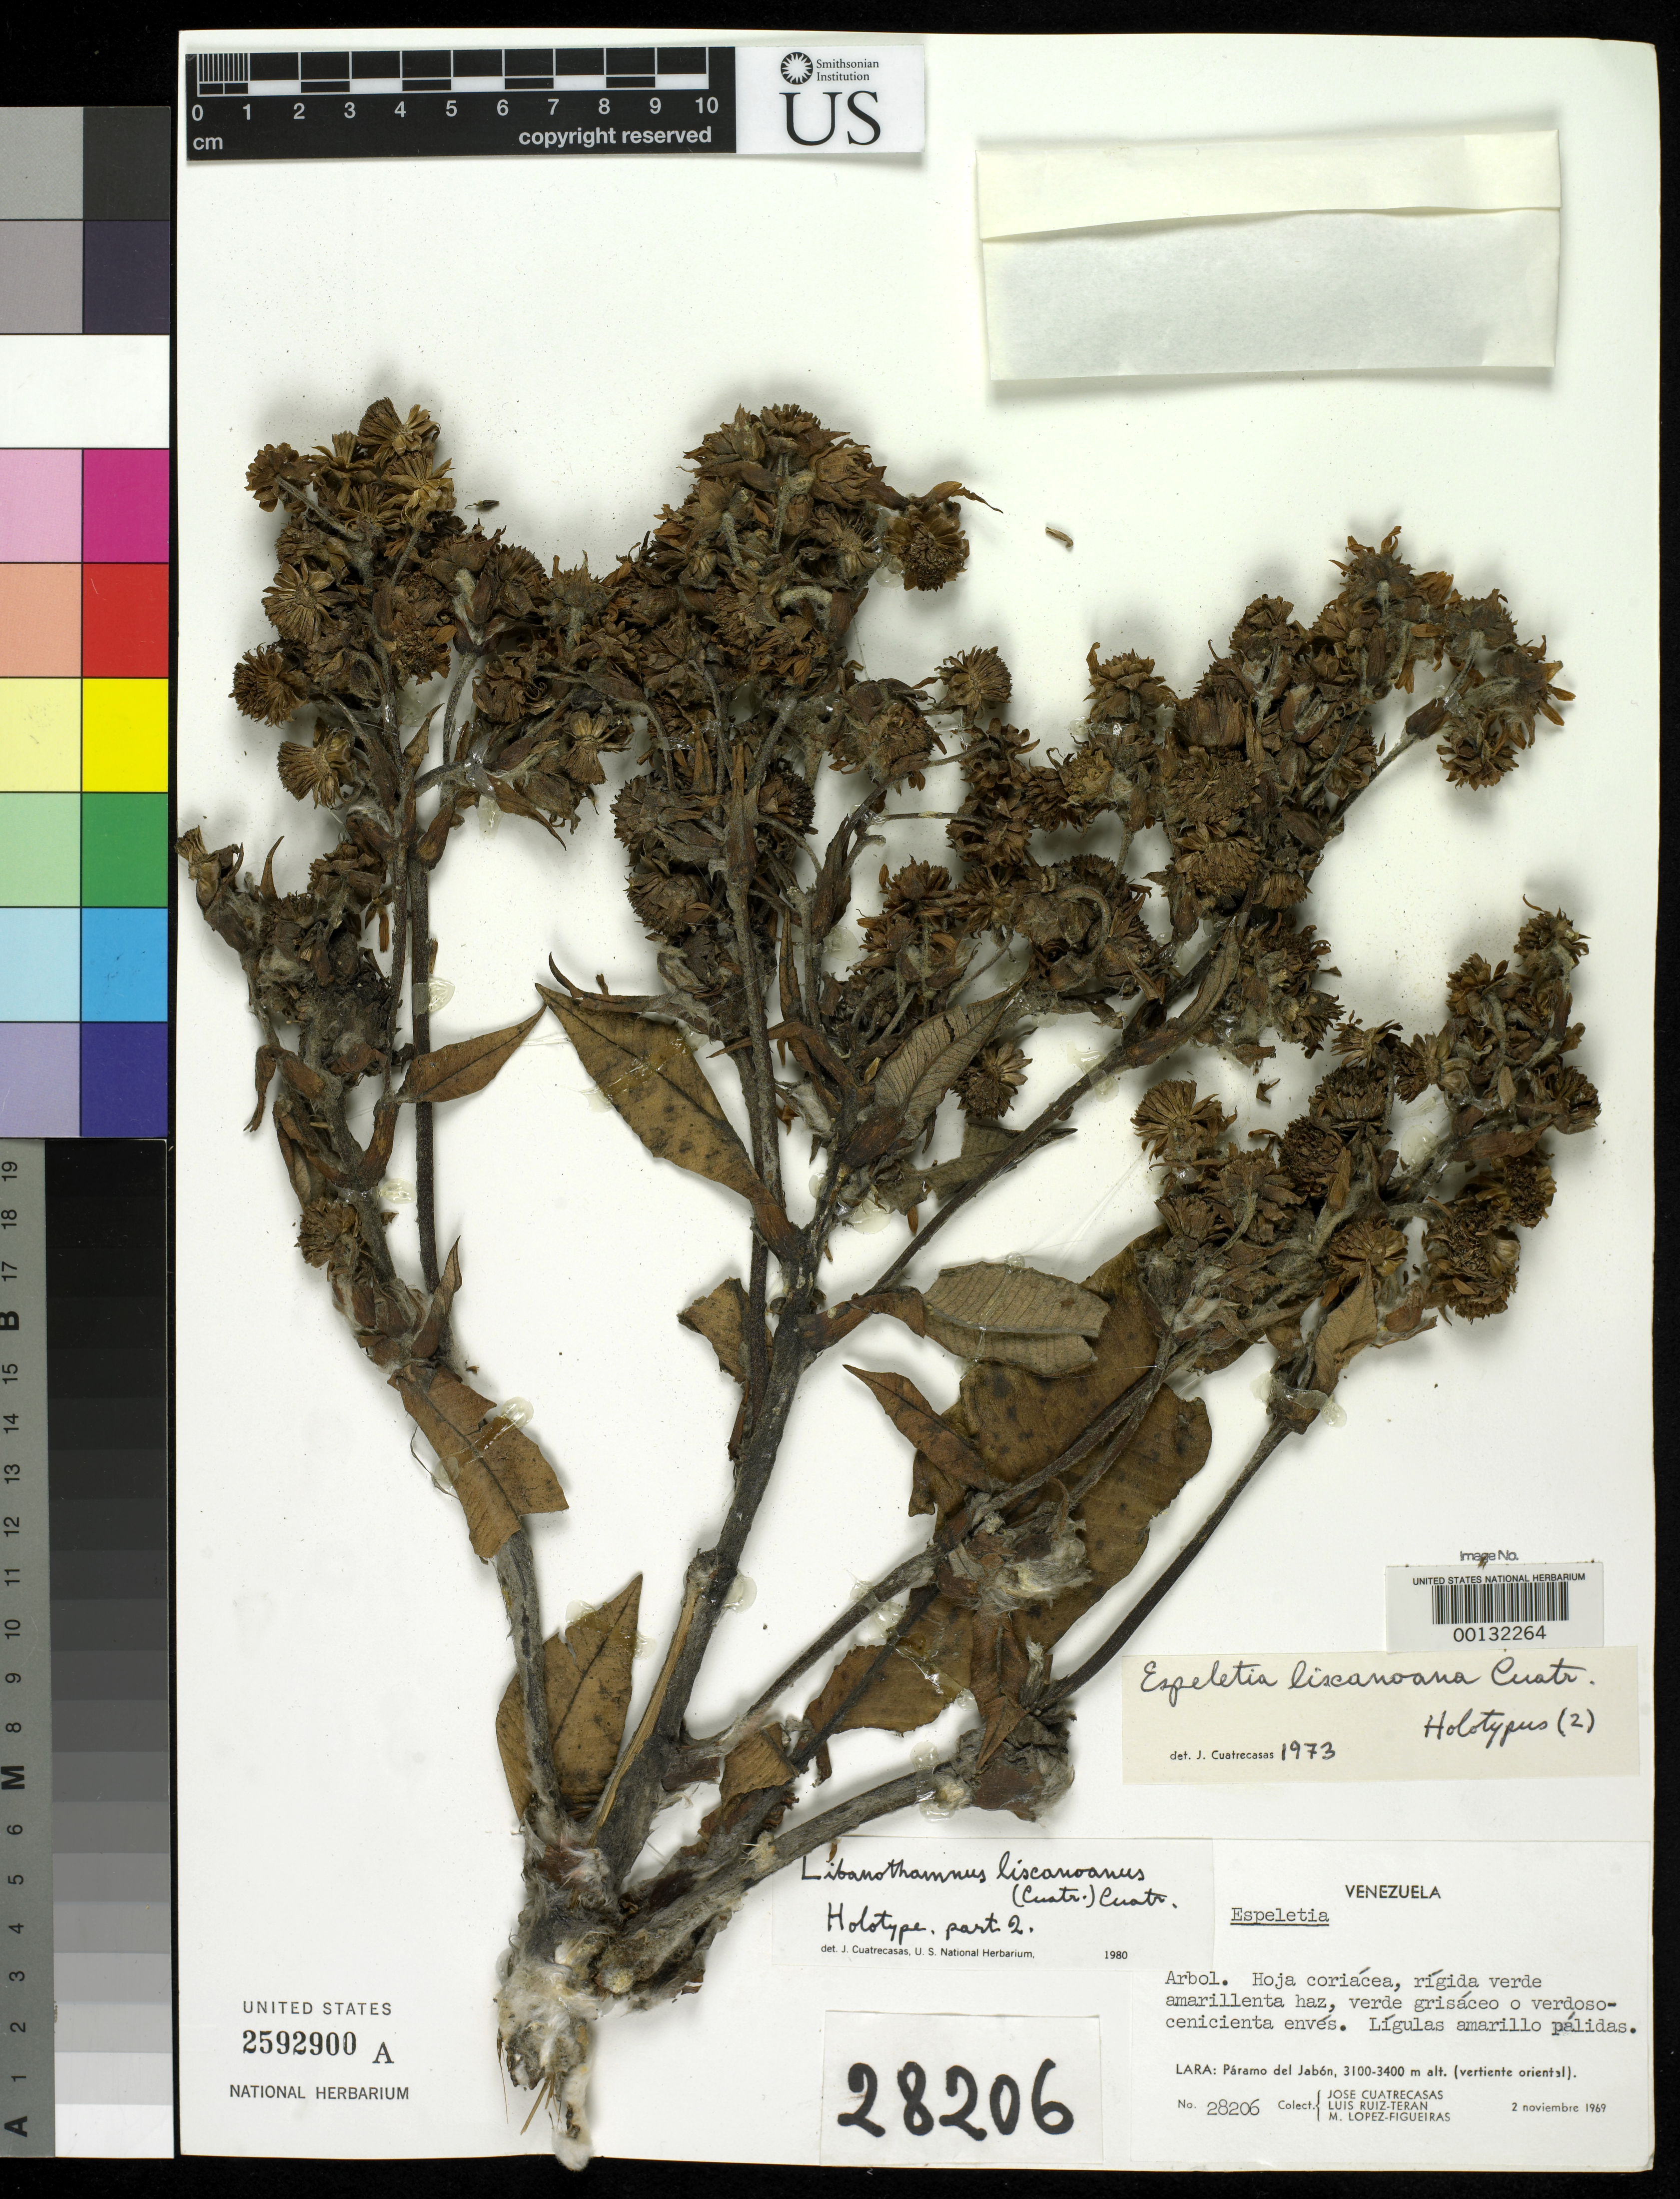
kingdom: Plantae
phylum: Tracheophyta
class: Magnoliopsida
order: Asterales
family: Asteraceae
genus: Espeletia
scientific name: Espeletia liscanoana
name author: Cuatrec.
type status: Holotype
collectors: J. Cuatrecasas, L. E. Ruíz-Terán & M. López Figueiras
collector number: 28206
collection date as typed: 02 Nov 1969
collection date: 1969-11-02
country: Venezuela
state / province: Lara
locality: Páramo del Jabon, vertiente oriental. [Páramo del Jabon, E slope].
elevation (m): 3100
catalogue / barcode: US 2592900A